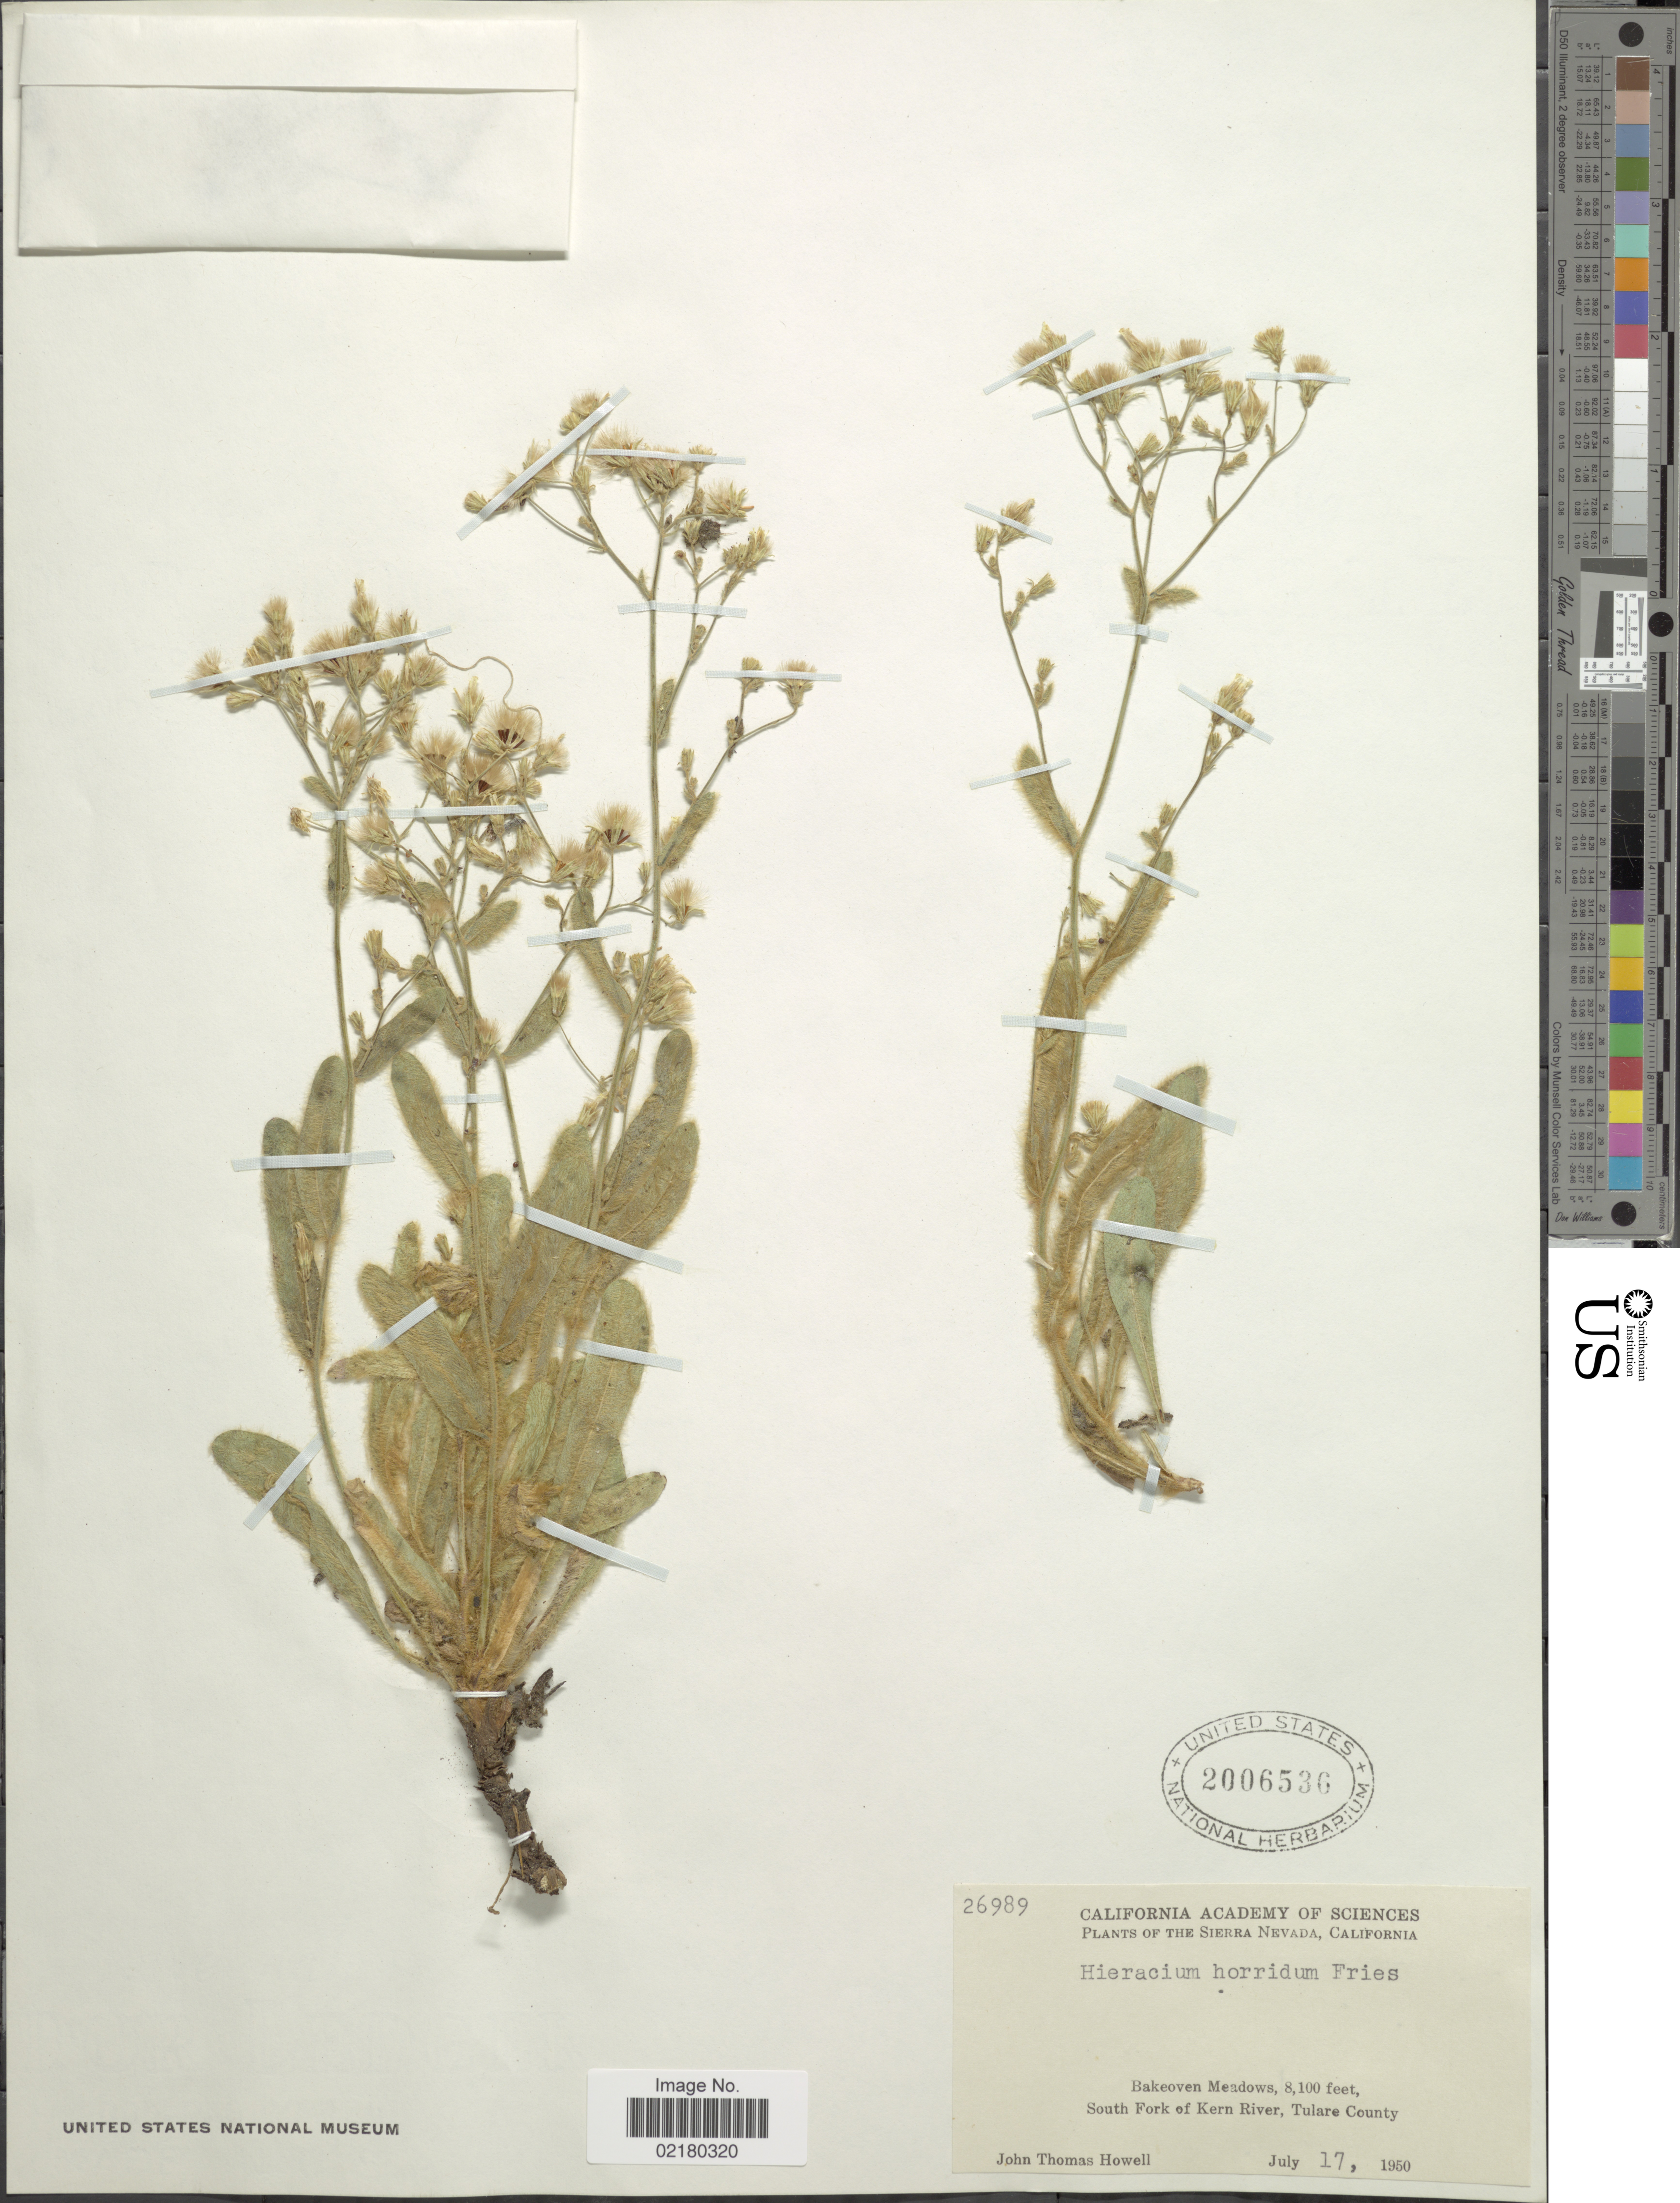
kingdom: Plantae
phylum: Tracheophyta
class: Magnoliopsida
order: Asterales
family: Asteraceae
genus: Hieracium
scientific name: Hieracium horridum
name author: Fr.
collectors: J. T. Howell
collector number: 26989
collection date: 1950-07-17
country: United States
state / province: California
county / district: Tulare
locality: Sierra Nevada, Bakeoven Meadows, South Fork of Kern River, Tulare County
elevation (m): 2469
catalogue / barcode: US 2006536